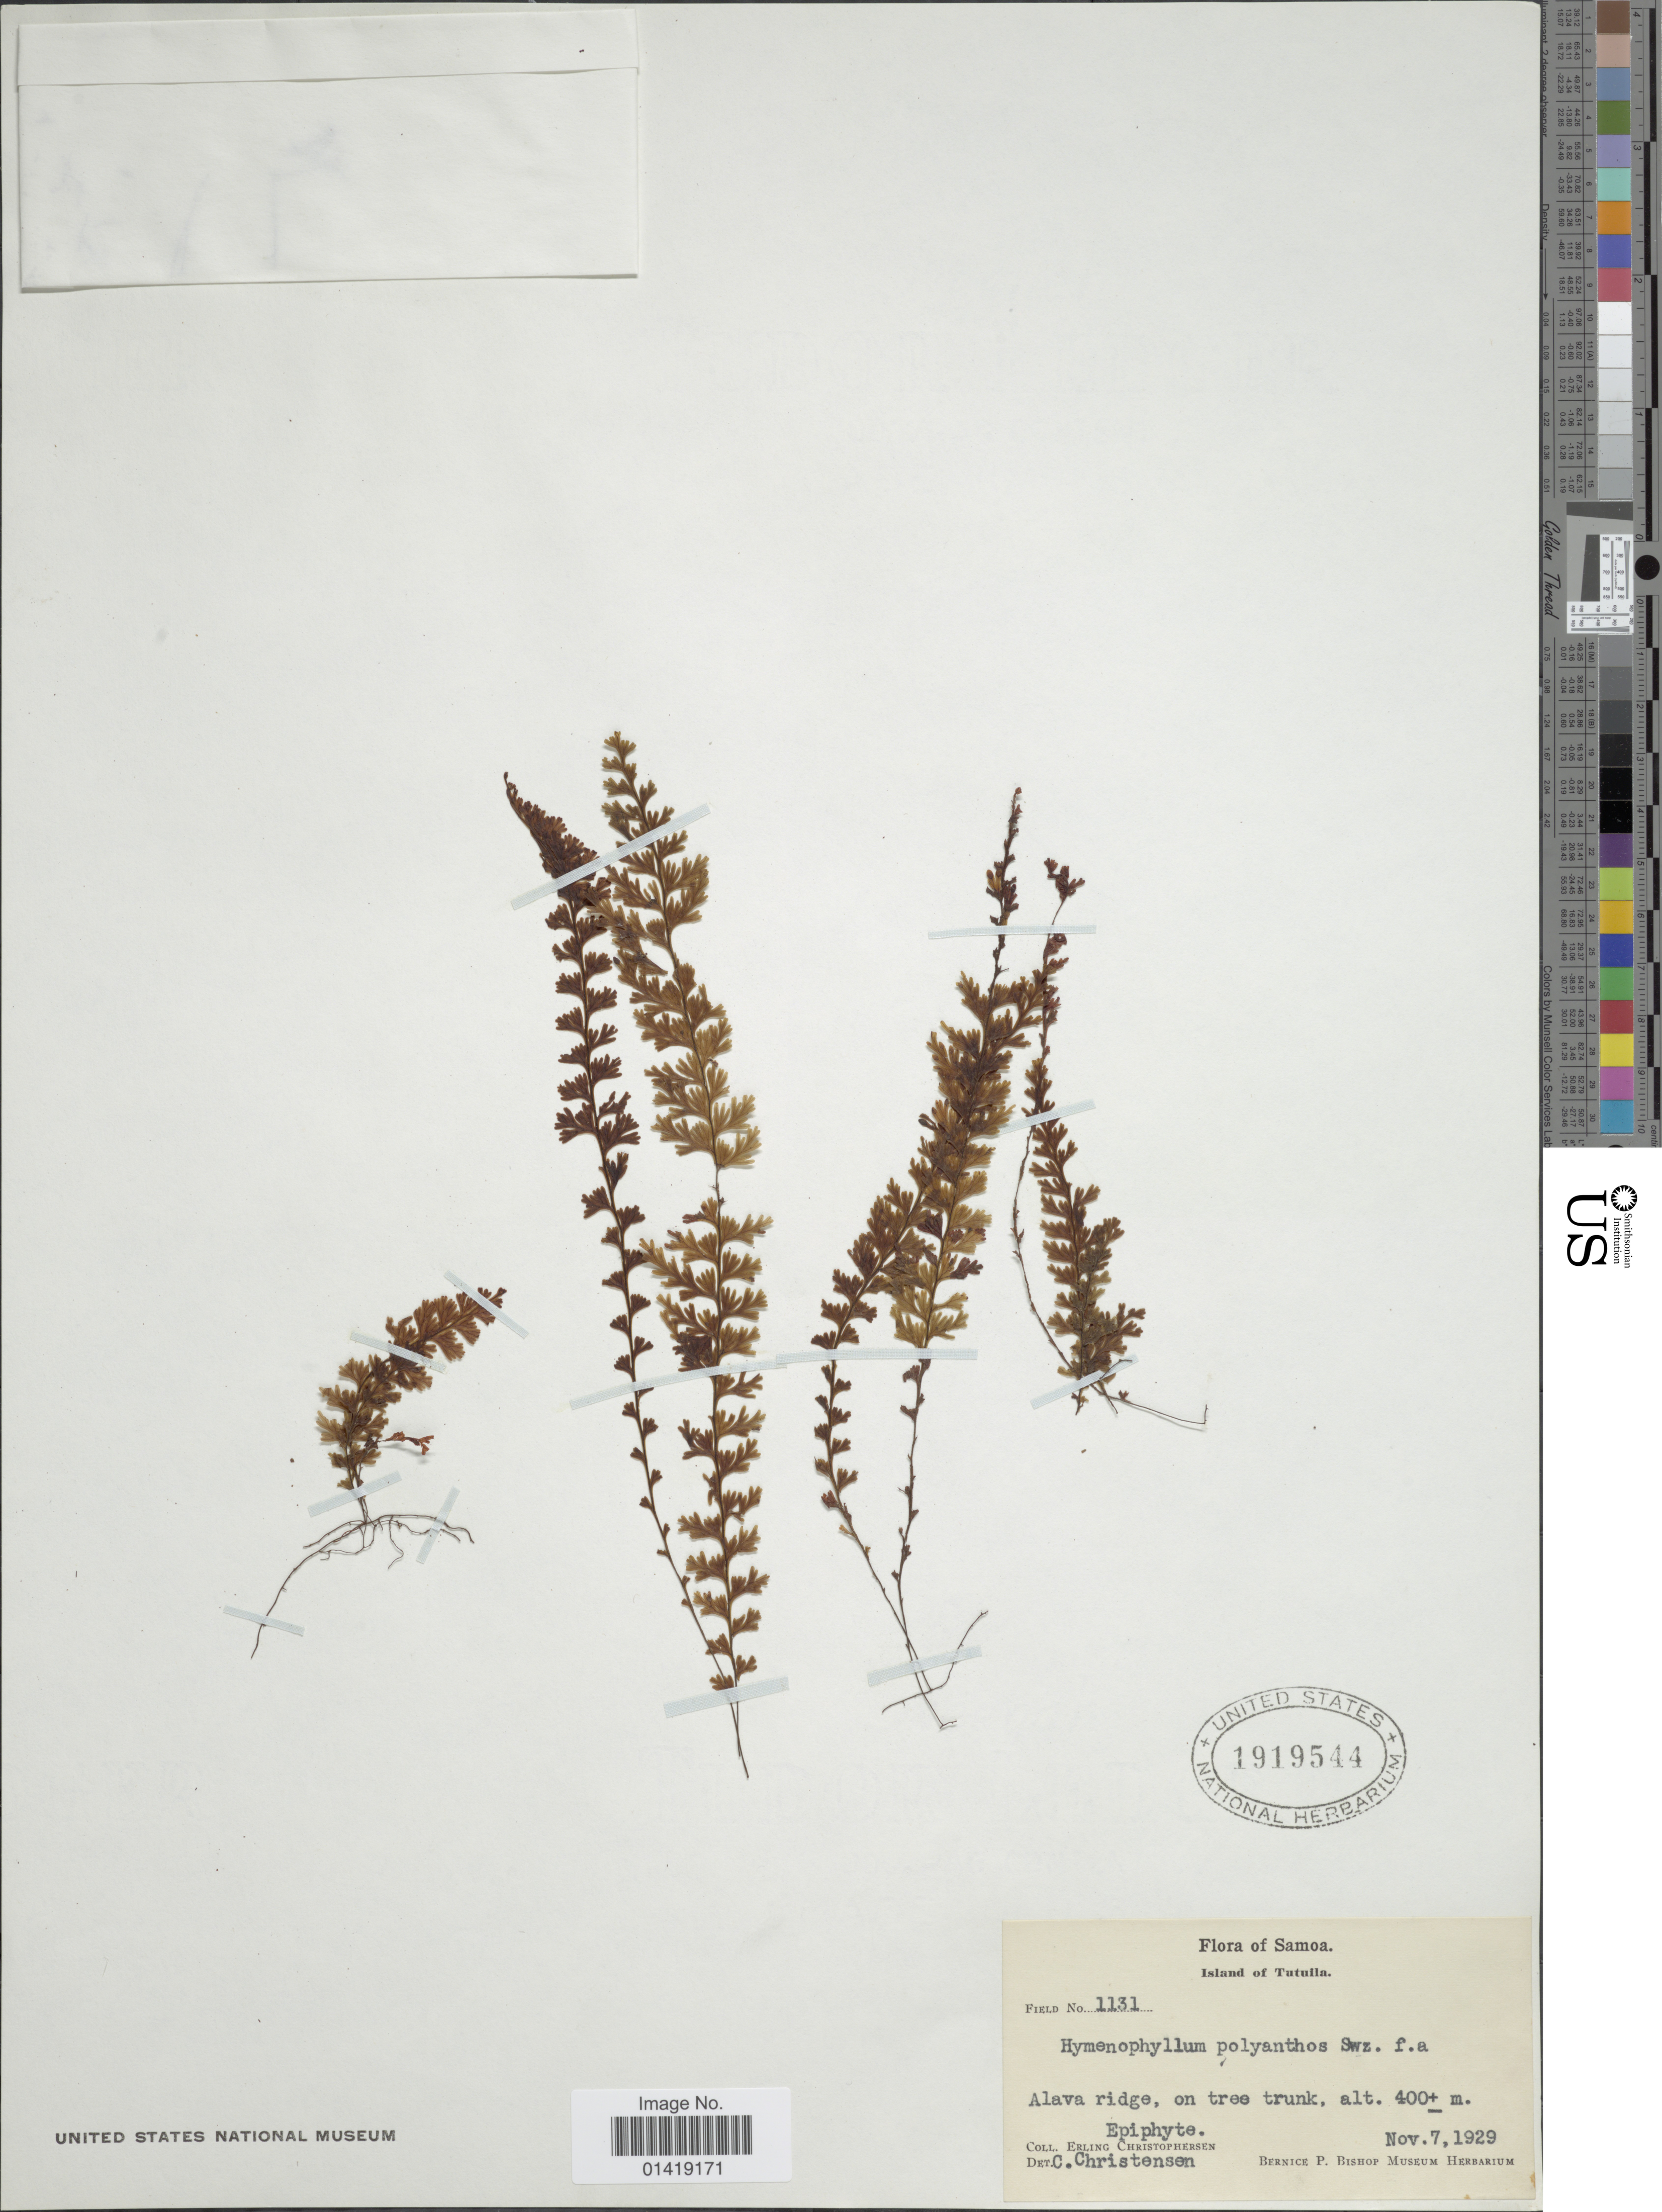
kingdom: Plantae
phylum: Tracheophyta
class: Polypodiopsida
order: Hymenophyllales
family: Hymenophyllaceae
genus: Hymenophyllum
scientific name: Hymenophyllum polyanthos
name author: (Sw.) Sw.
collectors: E. Christophersen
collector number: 1131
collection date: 1929-11-07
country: American Samoa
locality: Island of Tutuila ALava ridge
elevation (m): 400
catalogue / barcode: US 1919544